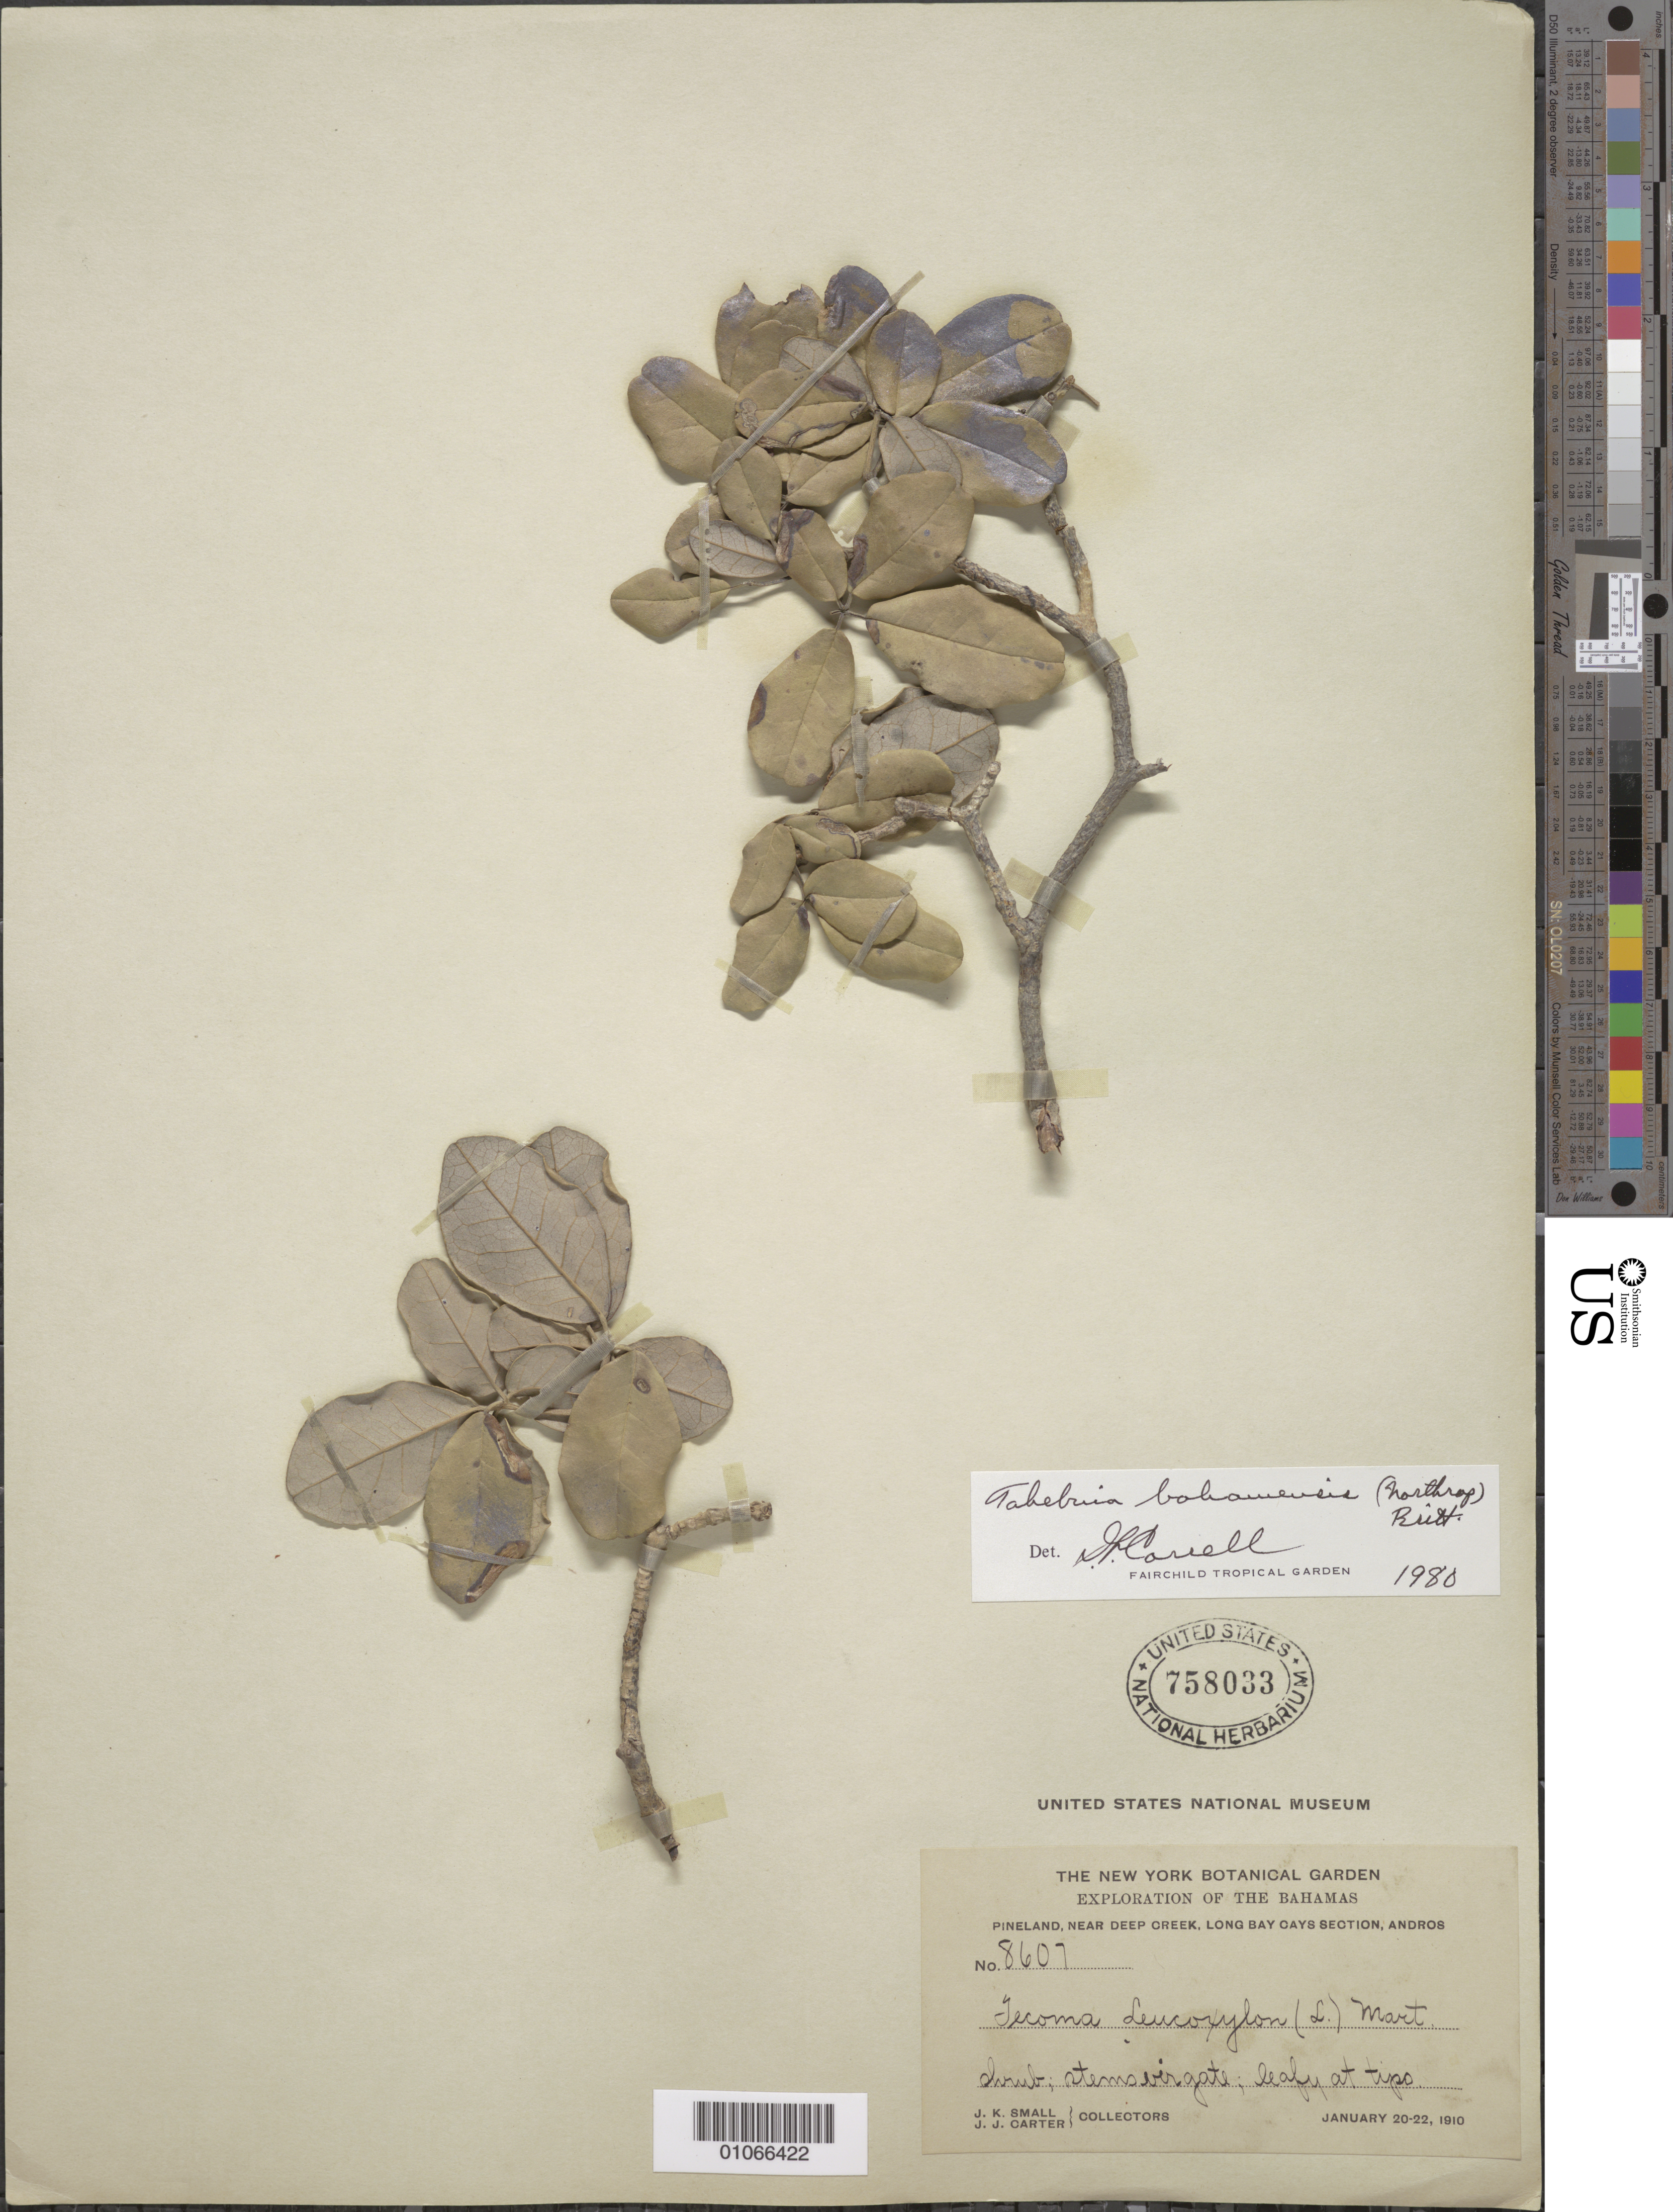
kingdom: Plantae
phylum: Tracheophyta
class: Magnoliopsida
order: Lamiales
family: Bignoniaceae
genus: Tabebuia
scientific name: Tabebuia bahamensis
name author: (Northr.) Britton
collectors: J. K. Small & J. J. Carter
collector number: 8607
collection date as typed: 20 Jan 1910 to 22 Jan 1910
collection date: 1910-01-20/1910-01-22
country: Bahamas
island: Andros I.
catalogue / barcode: US 758033